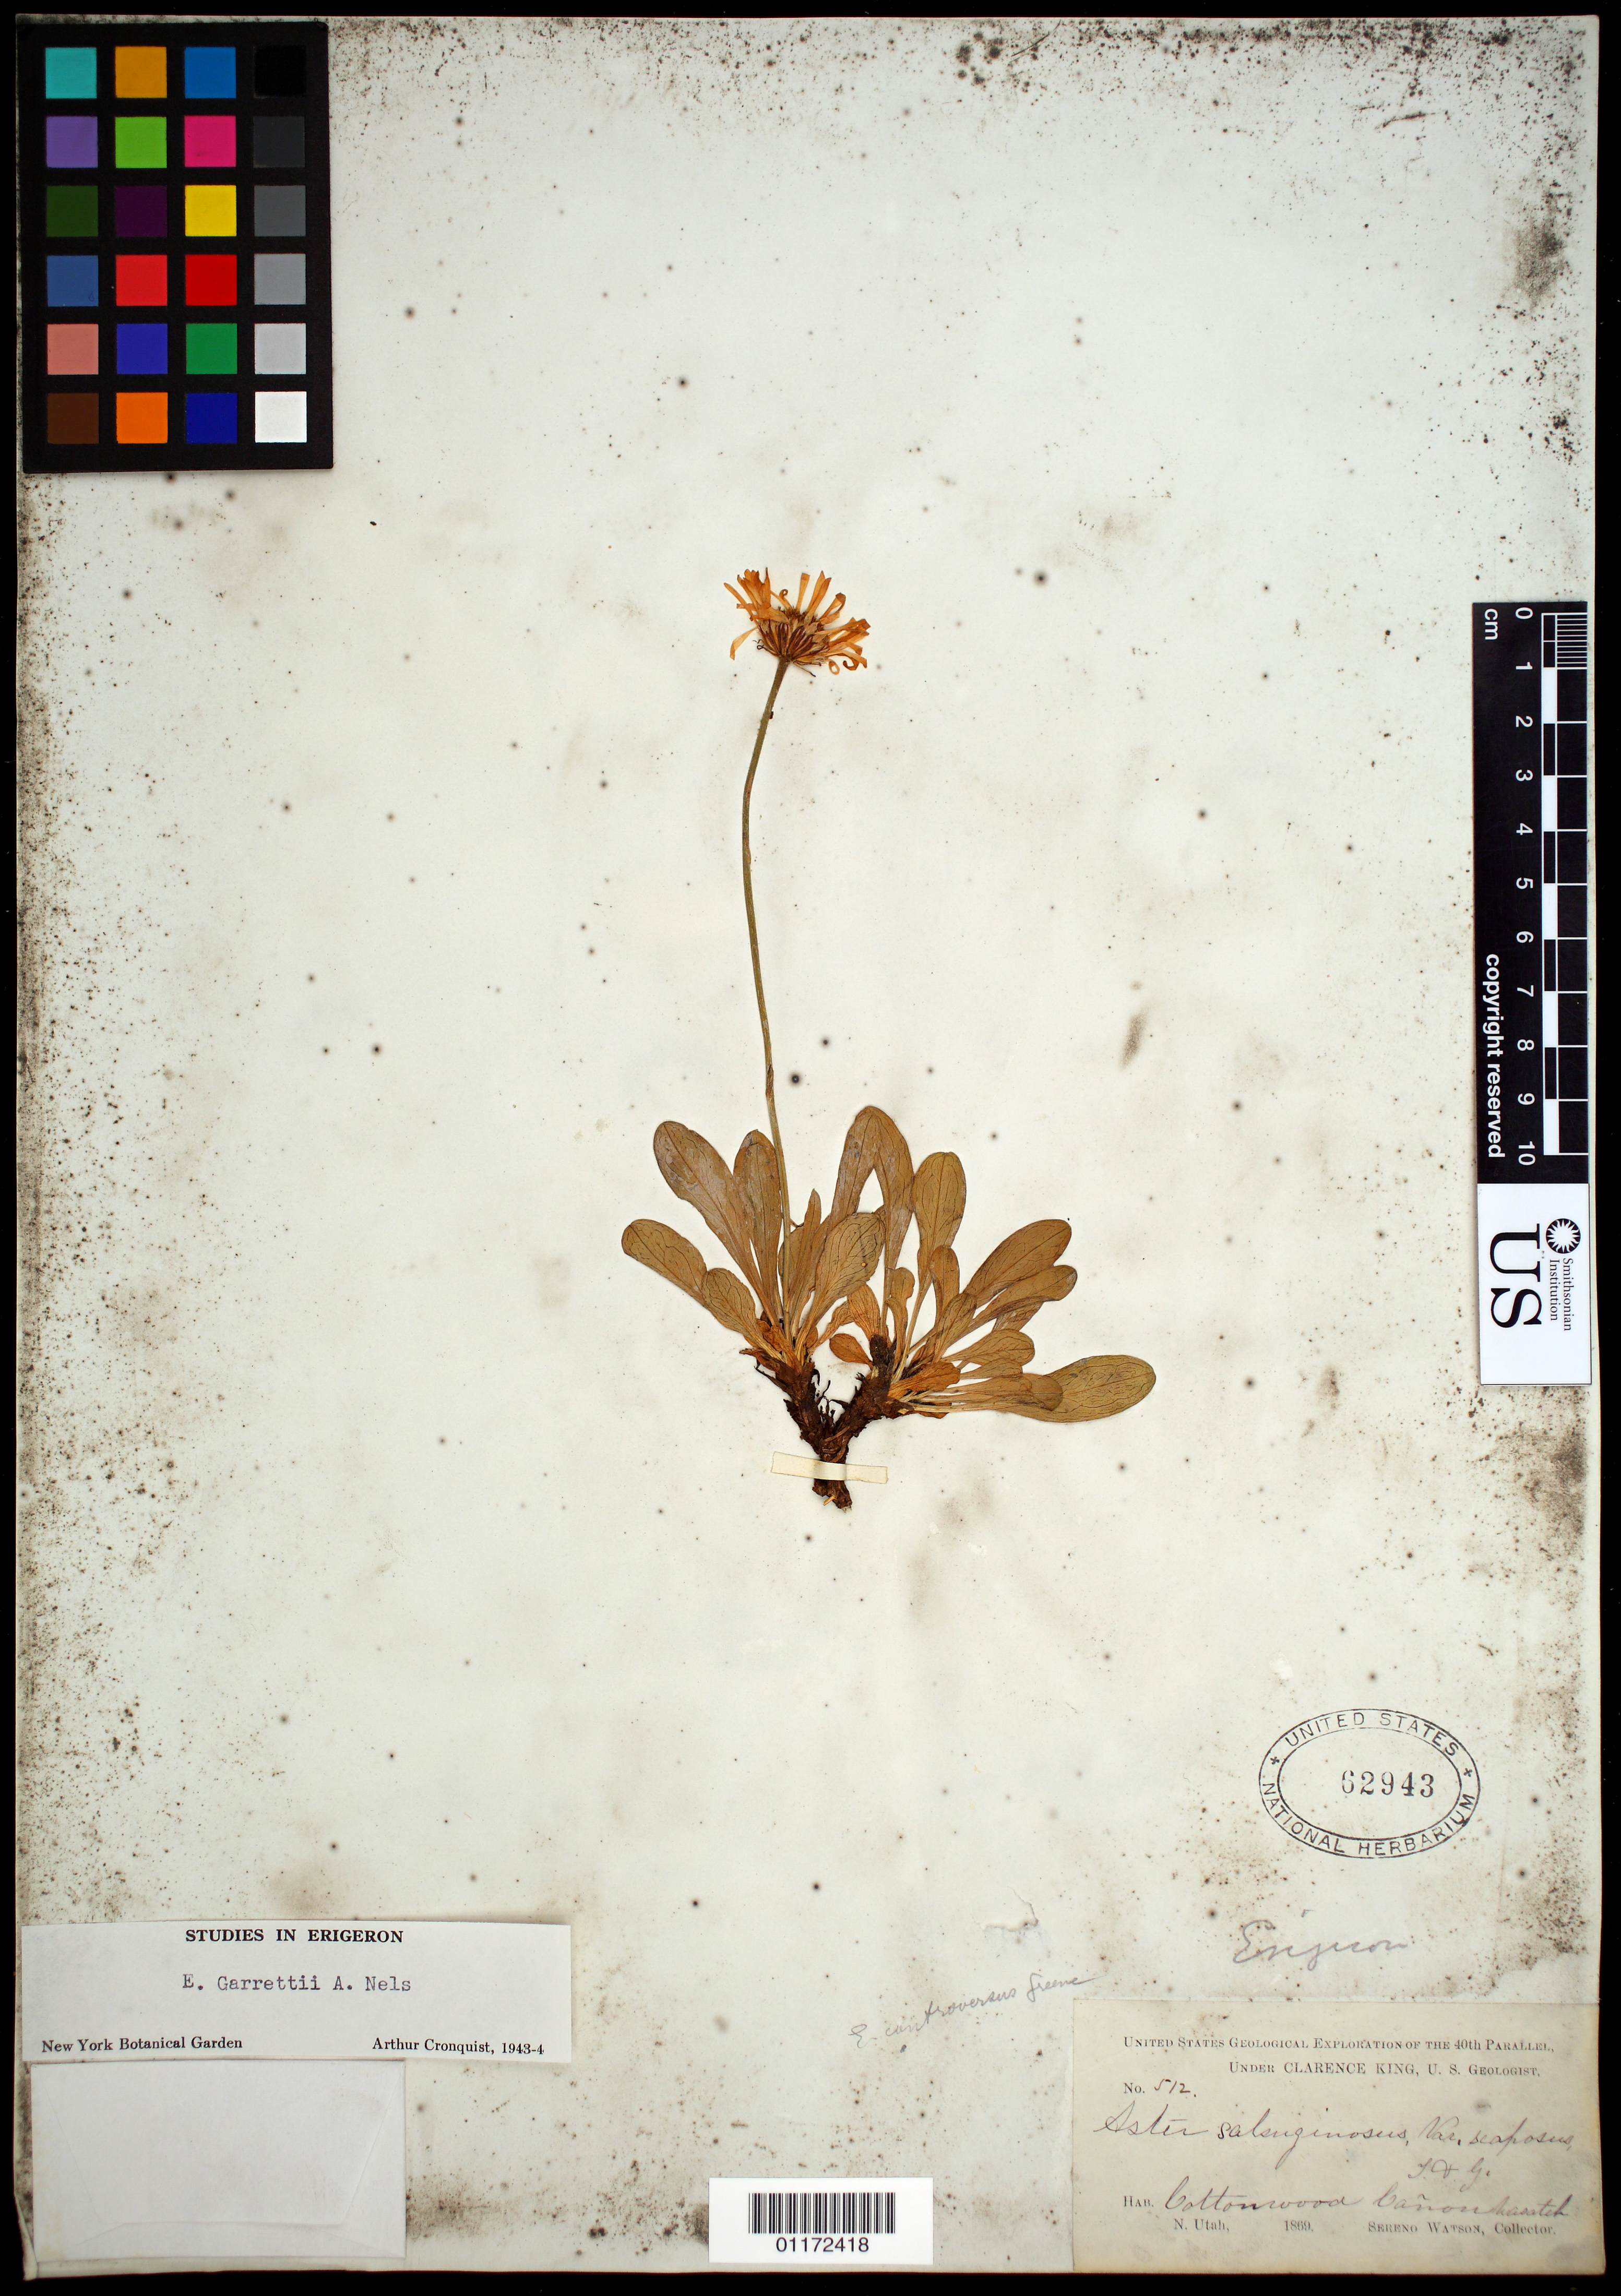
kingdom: Plantae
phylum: Tracheophyta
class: Magnoliopsida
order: Asterales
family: Asteraceae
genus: Erigeron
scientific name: Erigeron garrettii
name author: A. Nelson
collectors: S. Watson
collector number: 512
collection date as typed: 1869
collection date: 1869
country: United States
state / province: Utah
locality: Cottonwood Canyon, Wasatch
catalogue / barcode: US 62943